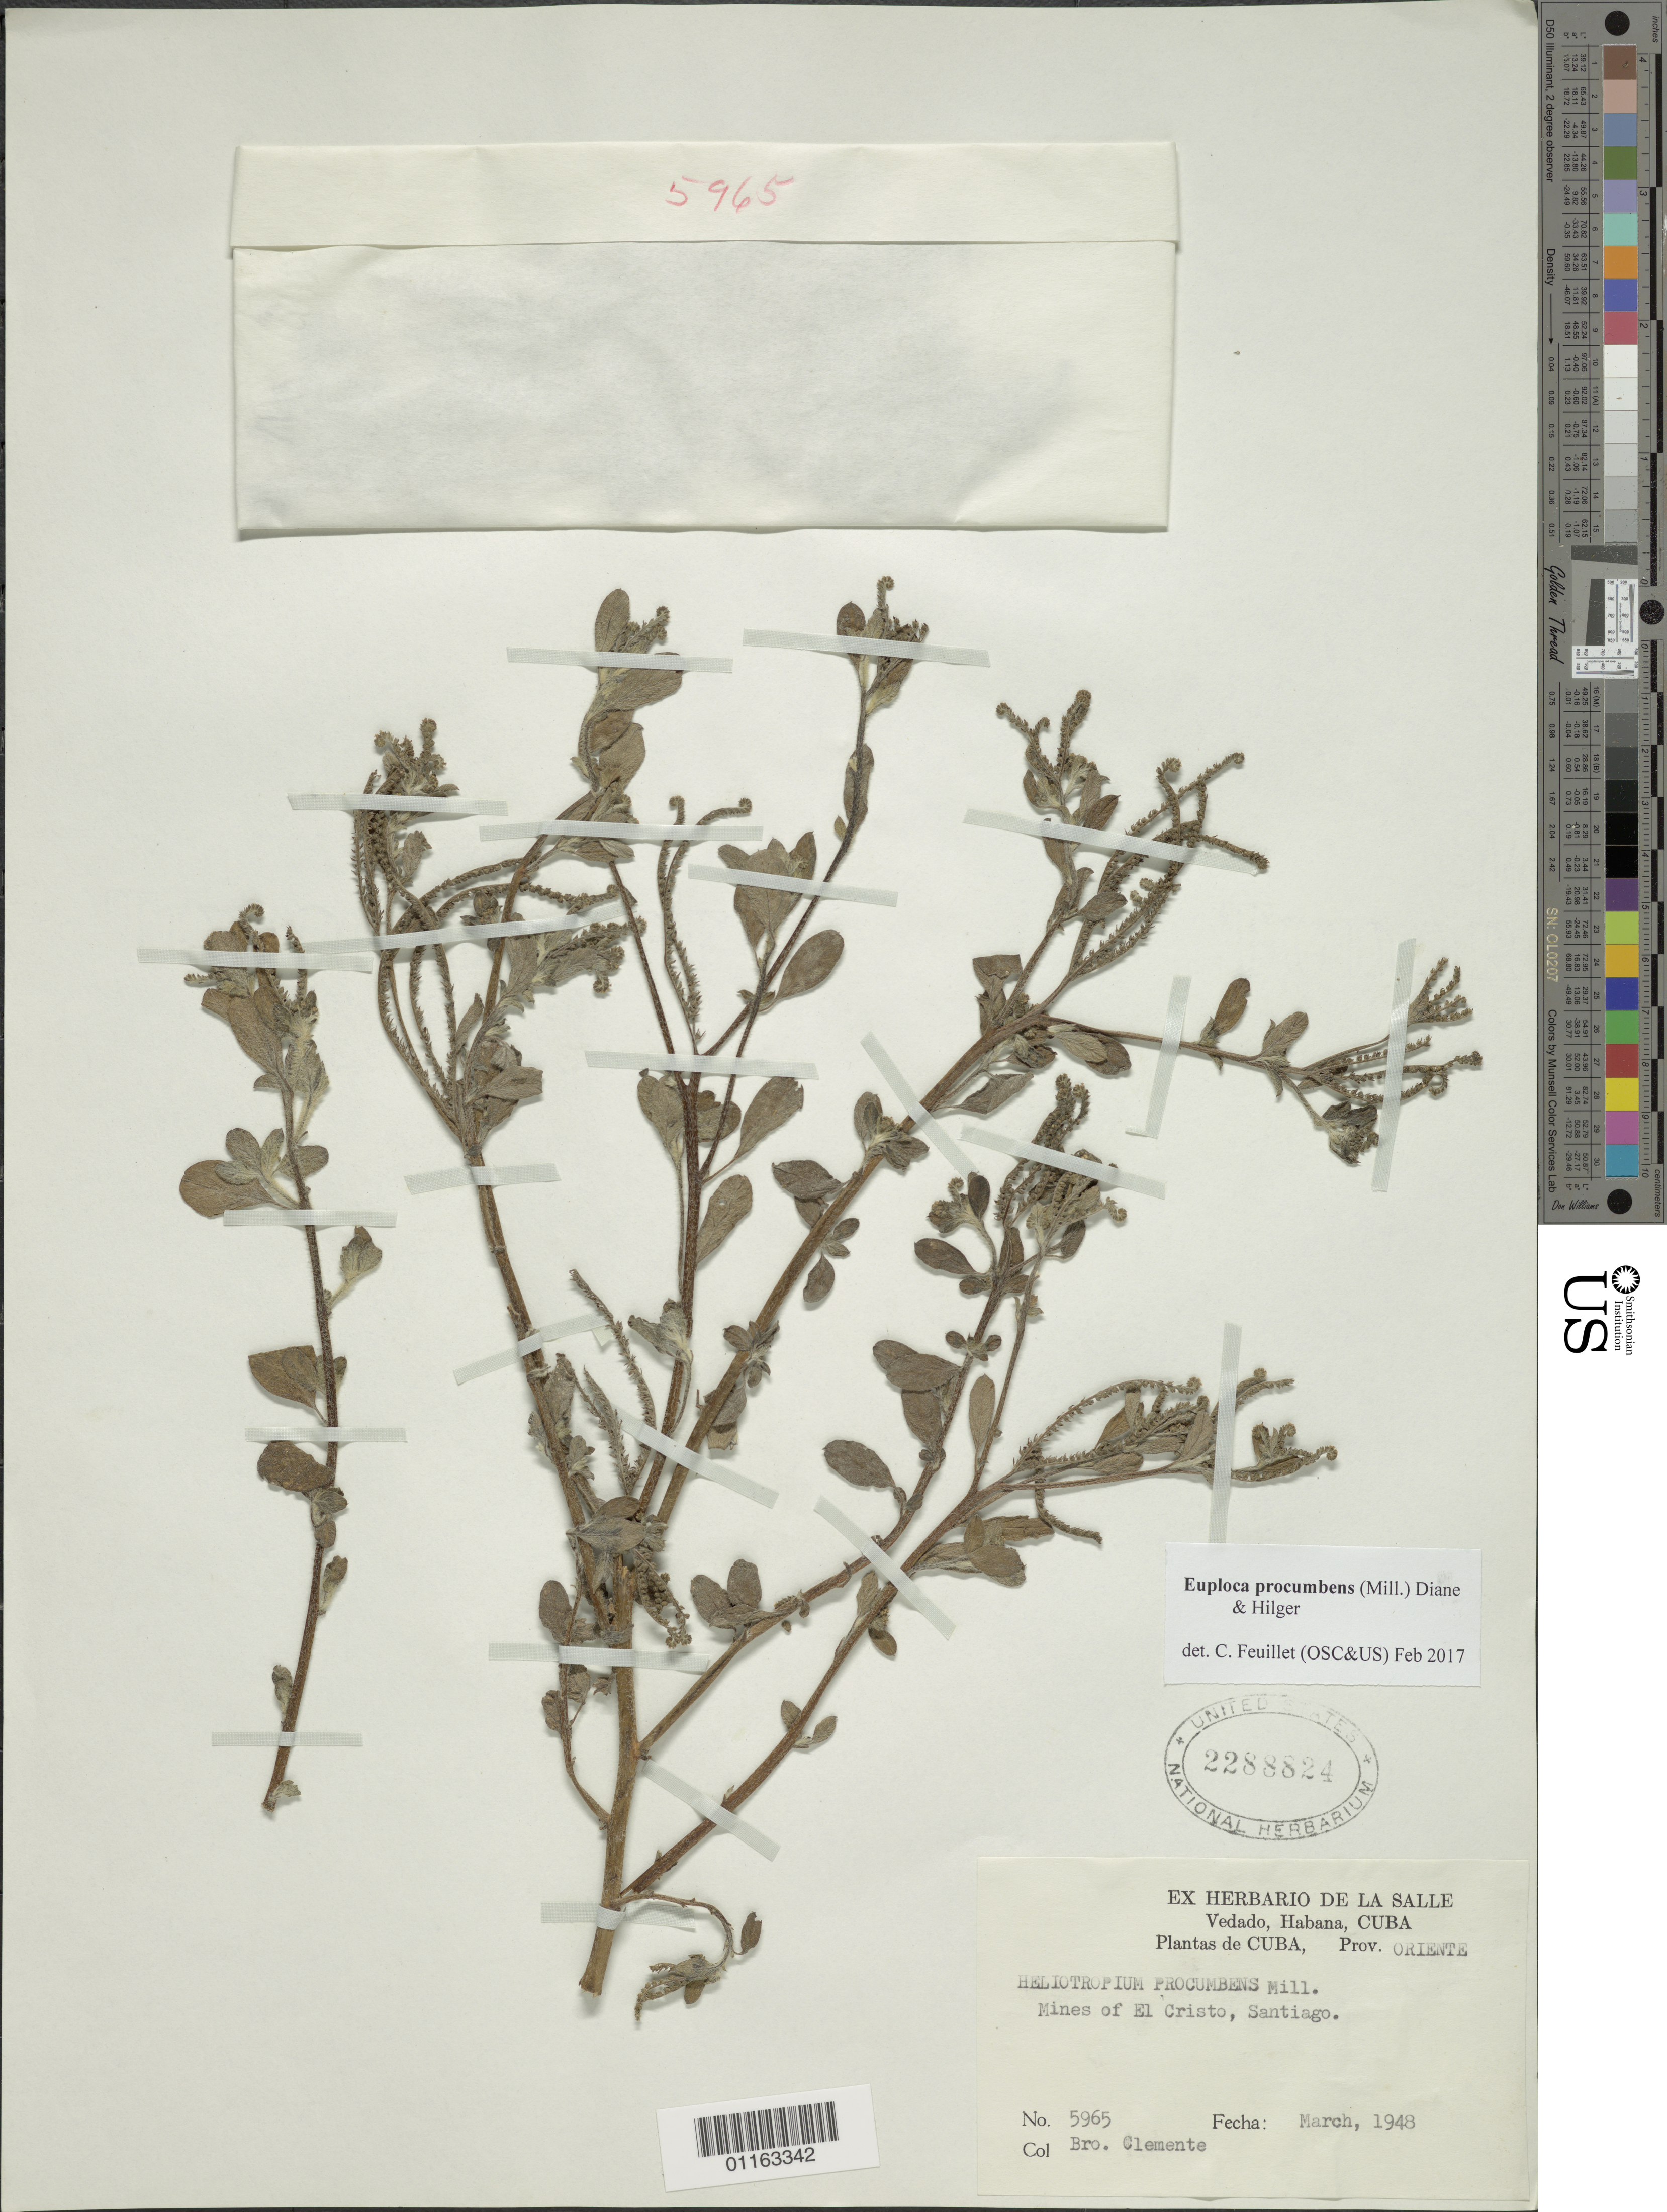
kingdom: Plantae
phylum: Tracheophyta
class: Magnoliopsida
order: Boraginales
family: Heliotropiaceae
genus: Euploca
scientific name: Euploca procumbens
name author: (Mill.) Diane & Hilger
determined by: Feuillet, C.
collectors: Bro. Clemente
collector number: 5965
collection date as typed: Mar 1948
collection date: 1948-03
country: Cuba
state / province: Oriente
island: Cuba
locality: Mines of El Cristo, Santiago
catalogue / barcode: US 2288824